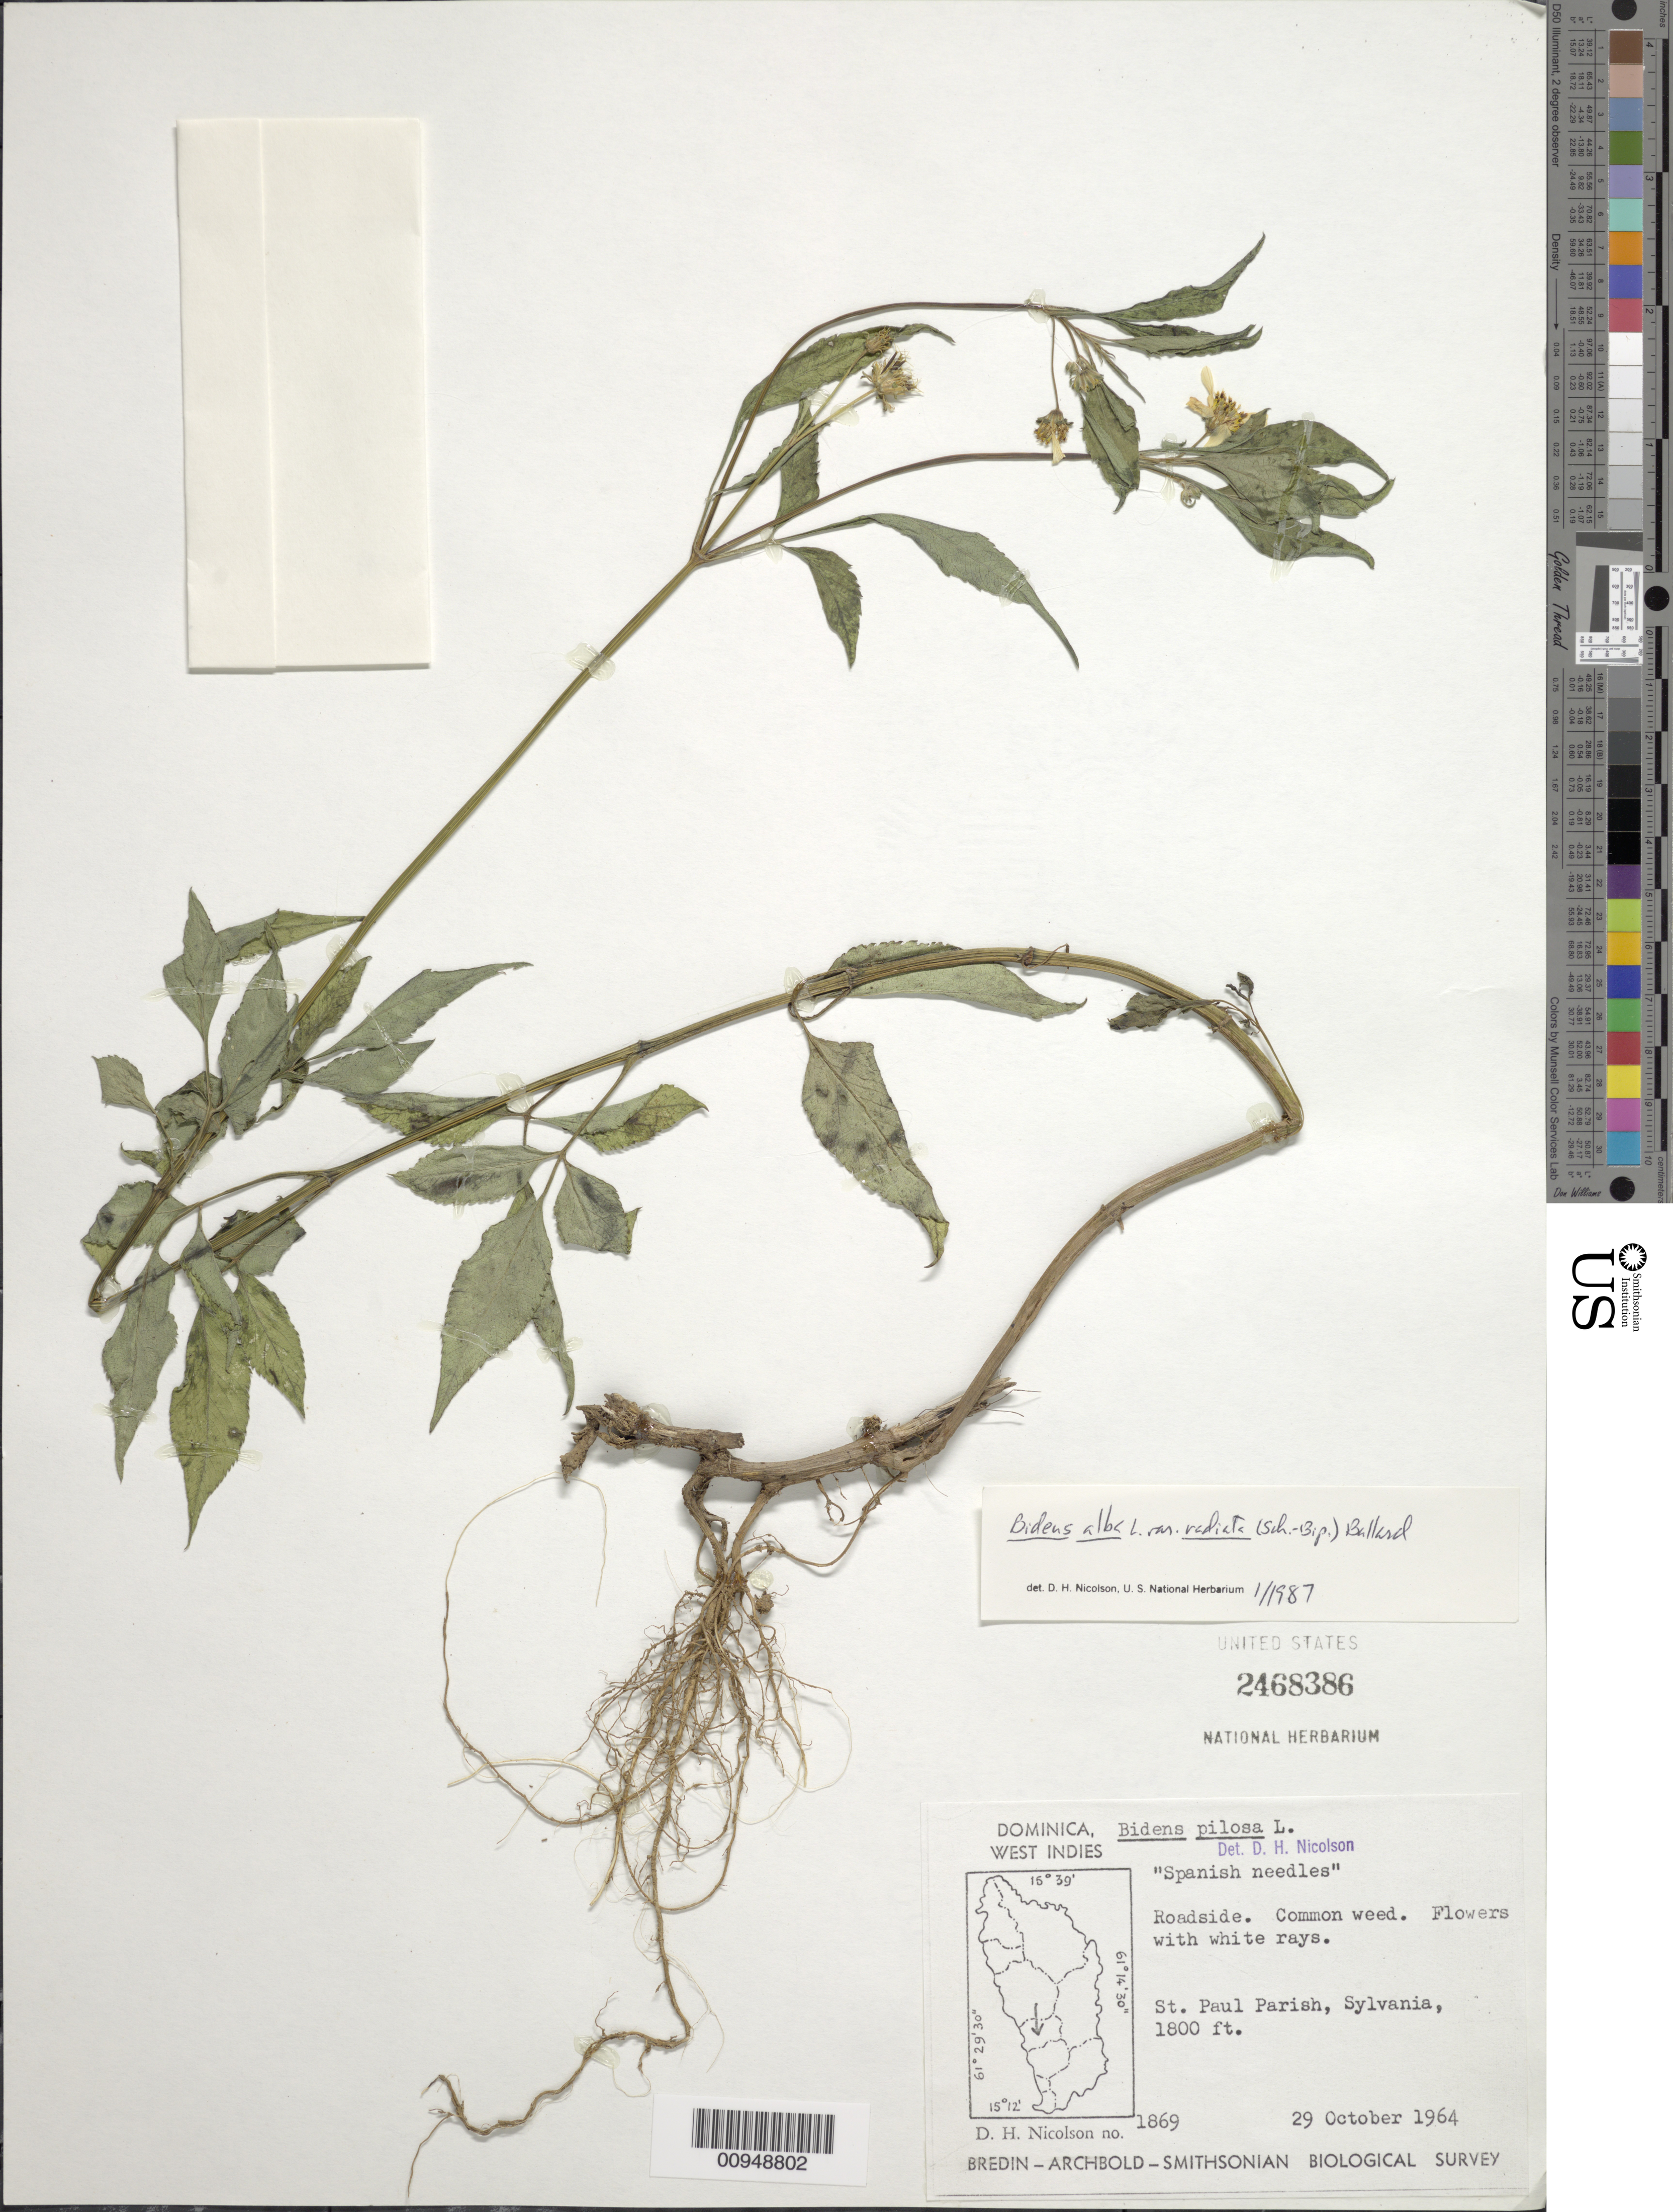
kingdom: Plantae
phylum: Tracheophyta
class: Magnoliopsida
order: Asterales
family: Asteraceae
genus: Bidens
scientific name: Bidens alba var. radiata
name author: (Sch. Bip.) R.E. Ballard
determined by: Nicolson, Dan H.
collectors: D. H. Nicolson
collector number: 1869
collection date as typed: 29 Oct 1964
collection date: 1964-10-29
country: Dominica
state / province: St. Paul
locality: Sylvania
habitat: Roadside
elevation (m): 549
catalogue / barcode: US 2468386